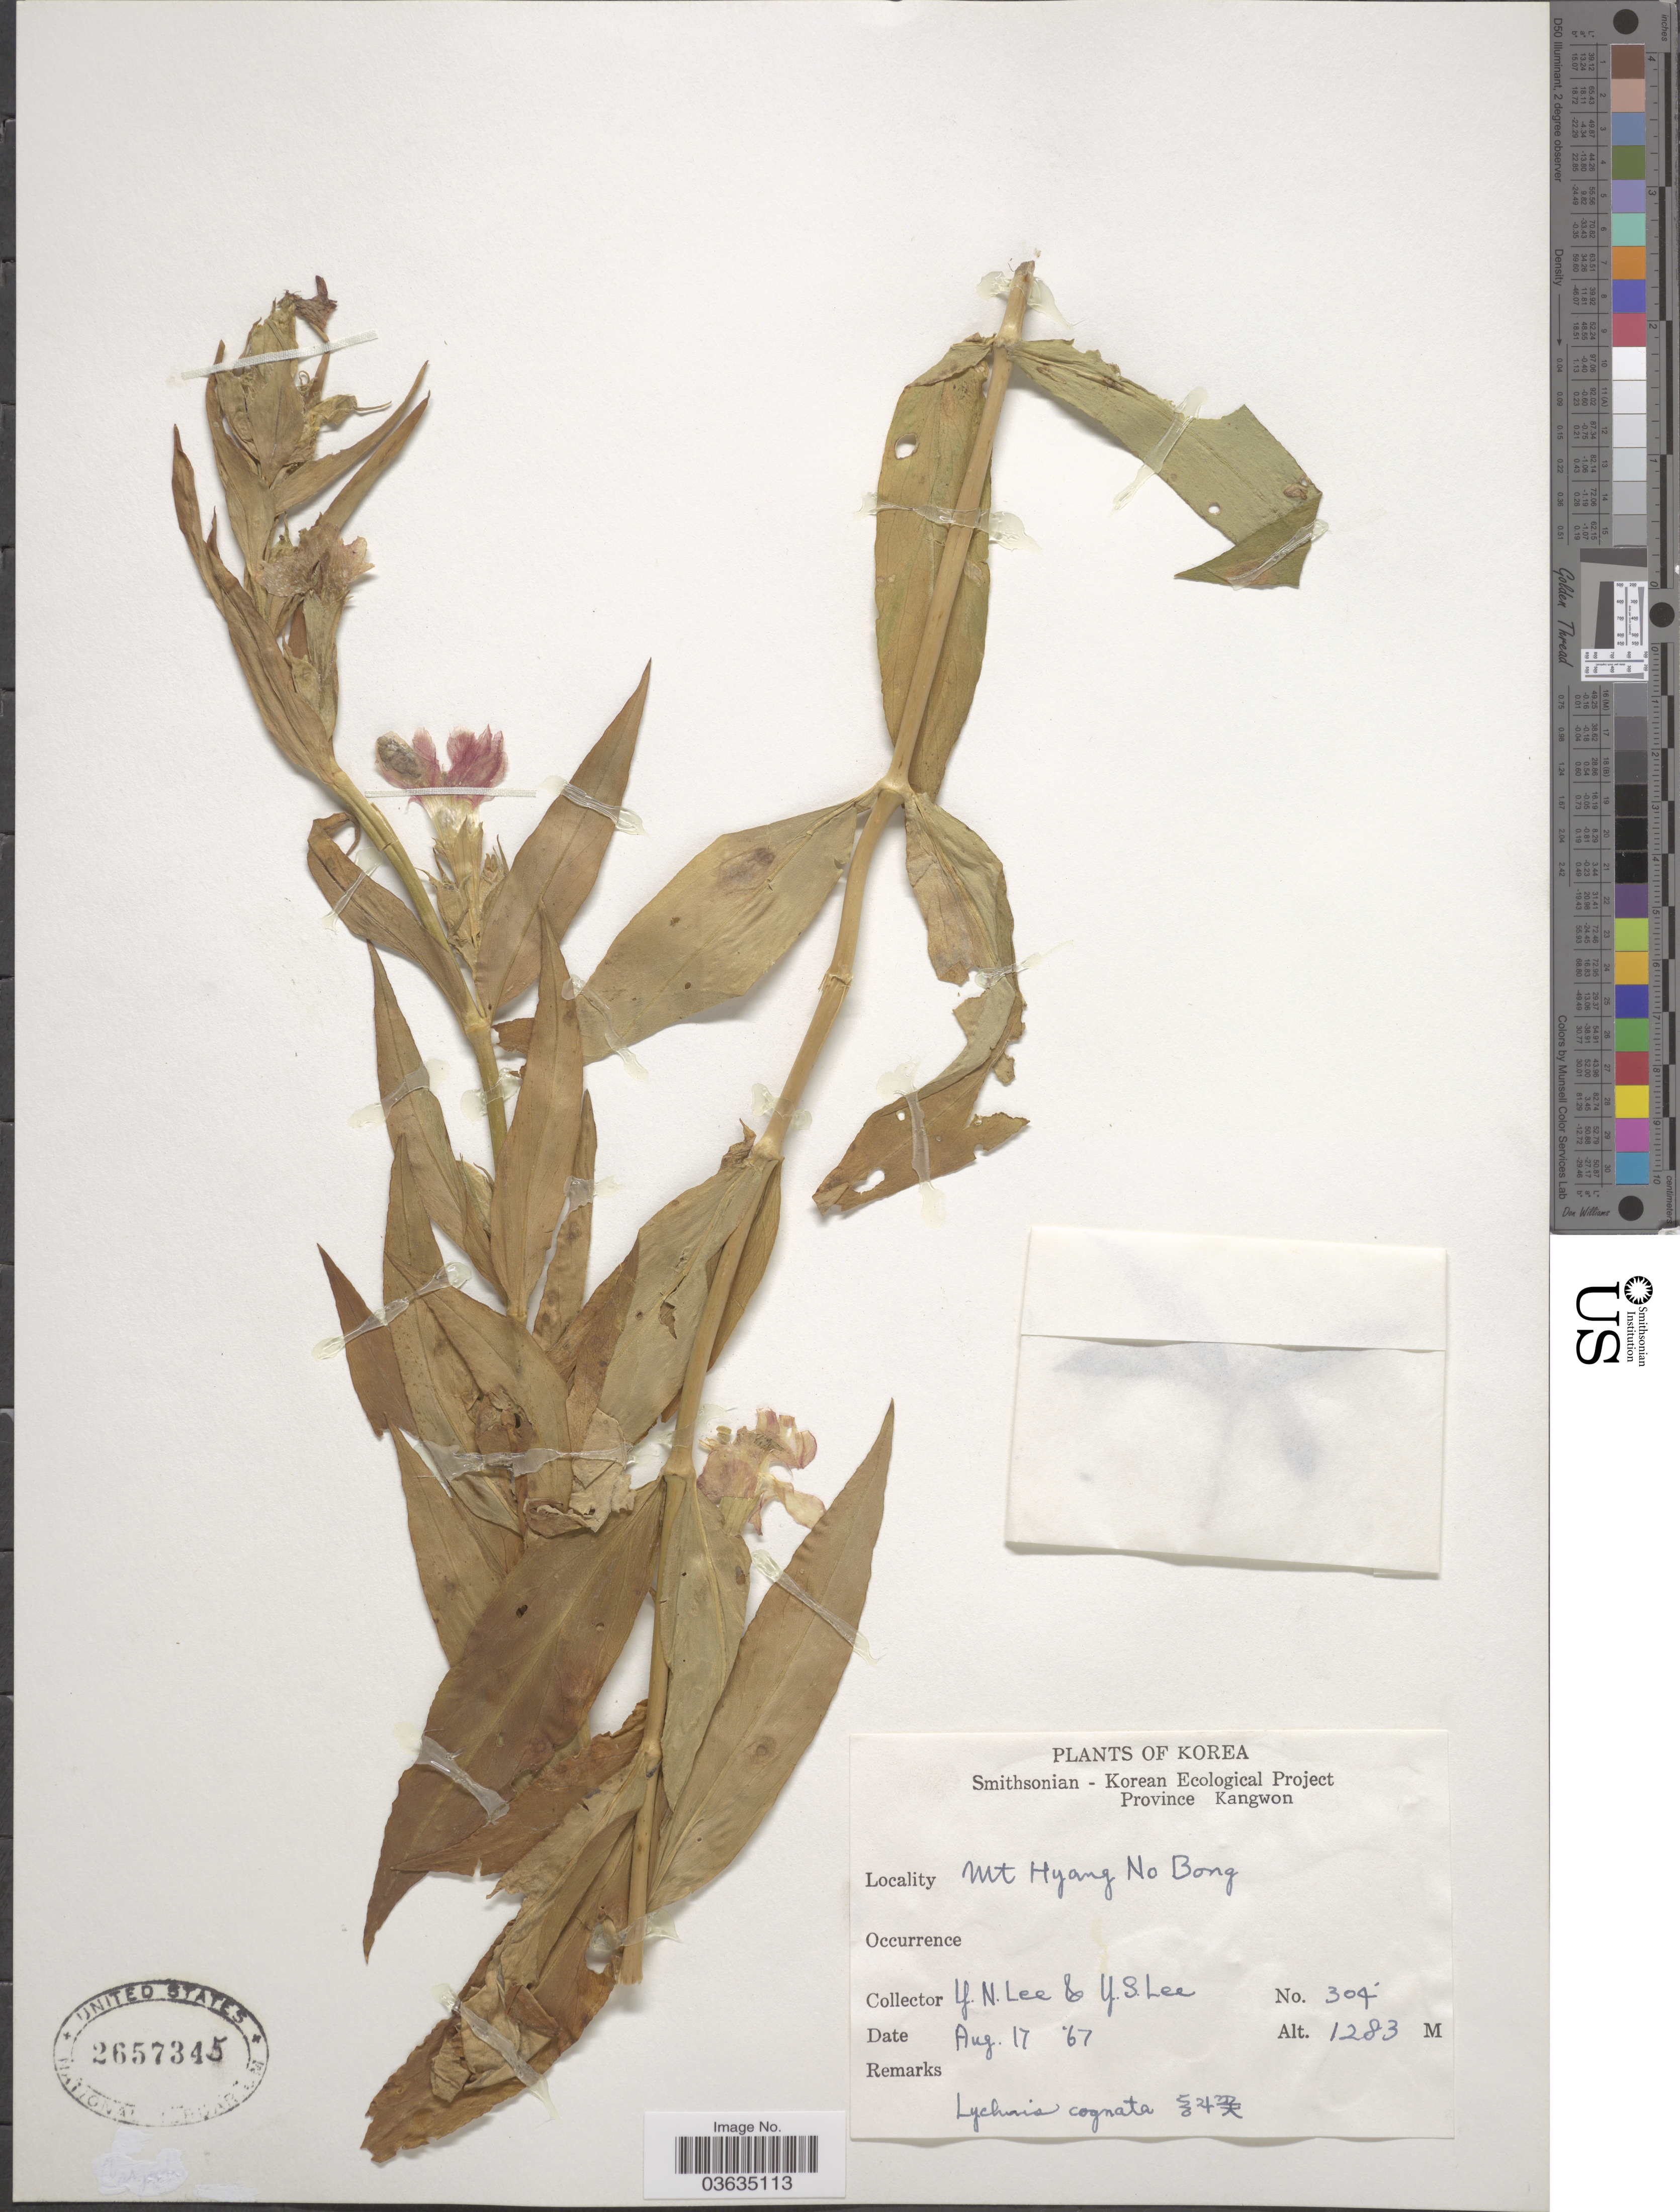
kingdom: Plantae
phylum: Tracheophyta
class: Magnoliopsida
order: Caryophyllales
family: Caryophyllaceae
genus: Silene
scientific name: Silene cognata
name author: (Maxim.) H. Ohashi & H. Nakai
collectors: Y. N. Lee & Y. S. Lee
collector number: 304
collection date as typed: Transcribed d/m/y: 17/8/67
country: North Korea / South Korea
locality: Korea. Mt Hyang No Bong.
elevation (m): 1283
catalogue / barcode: US 2657345